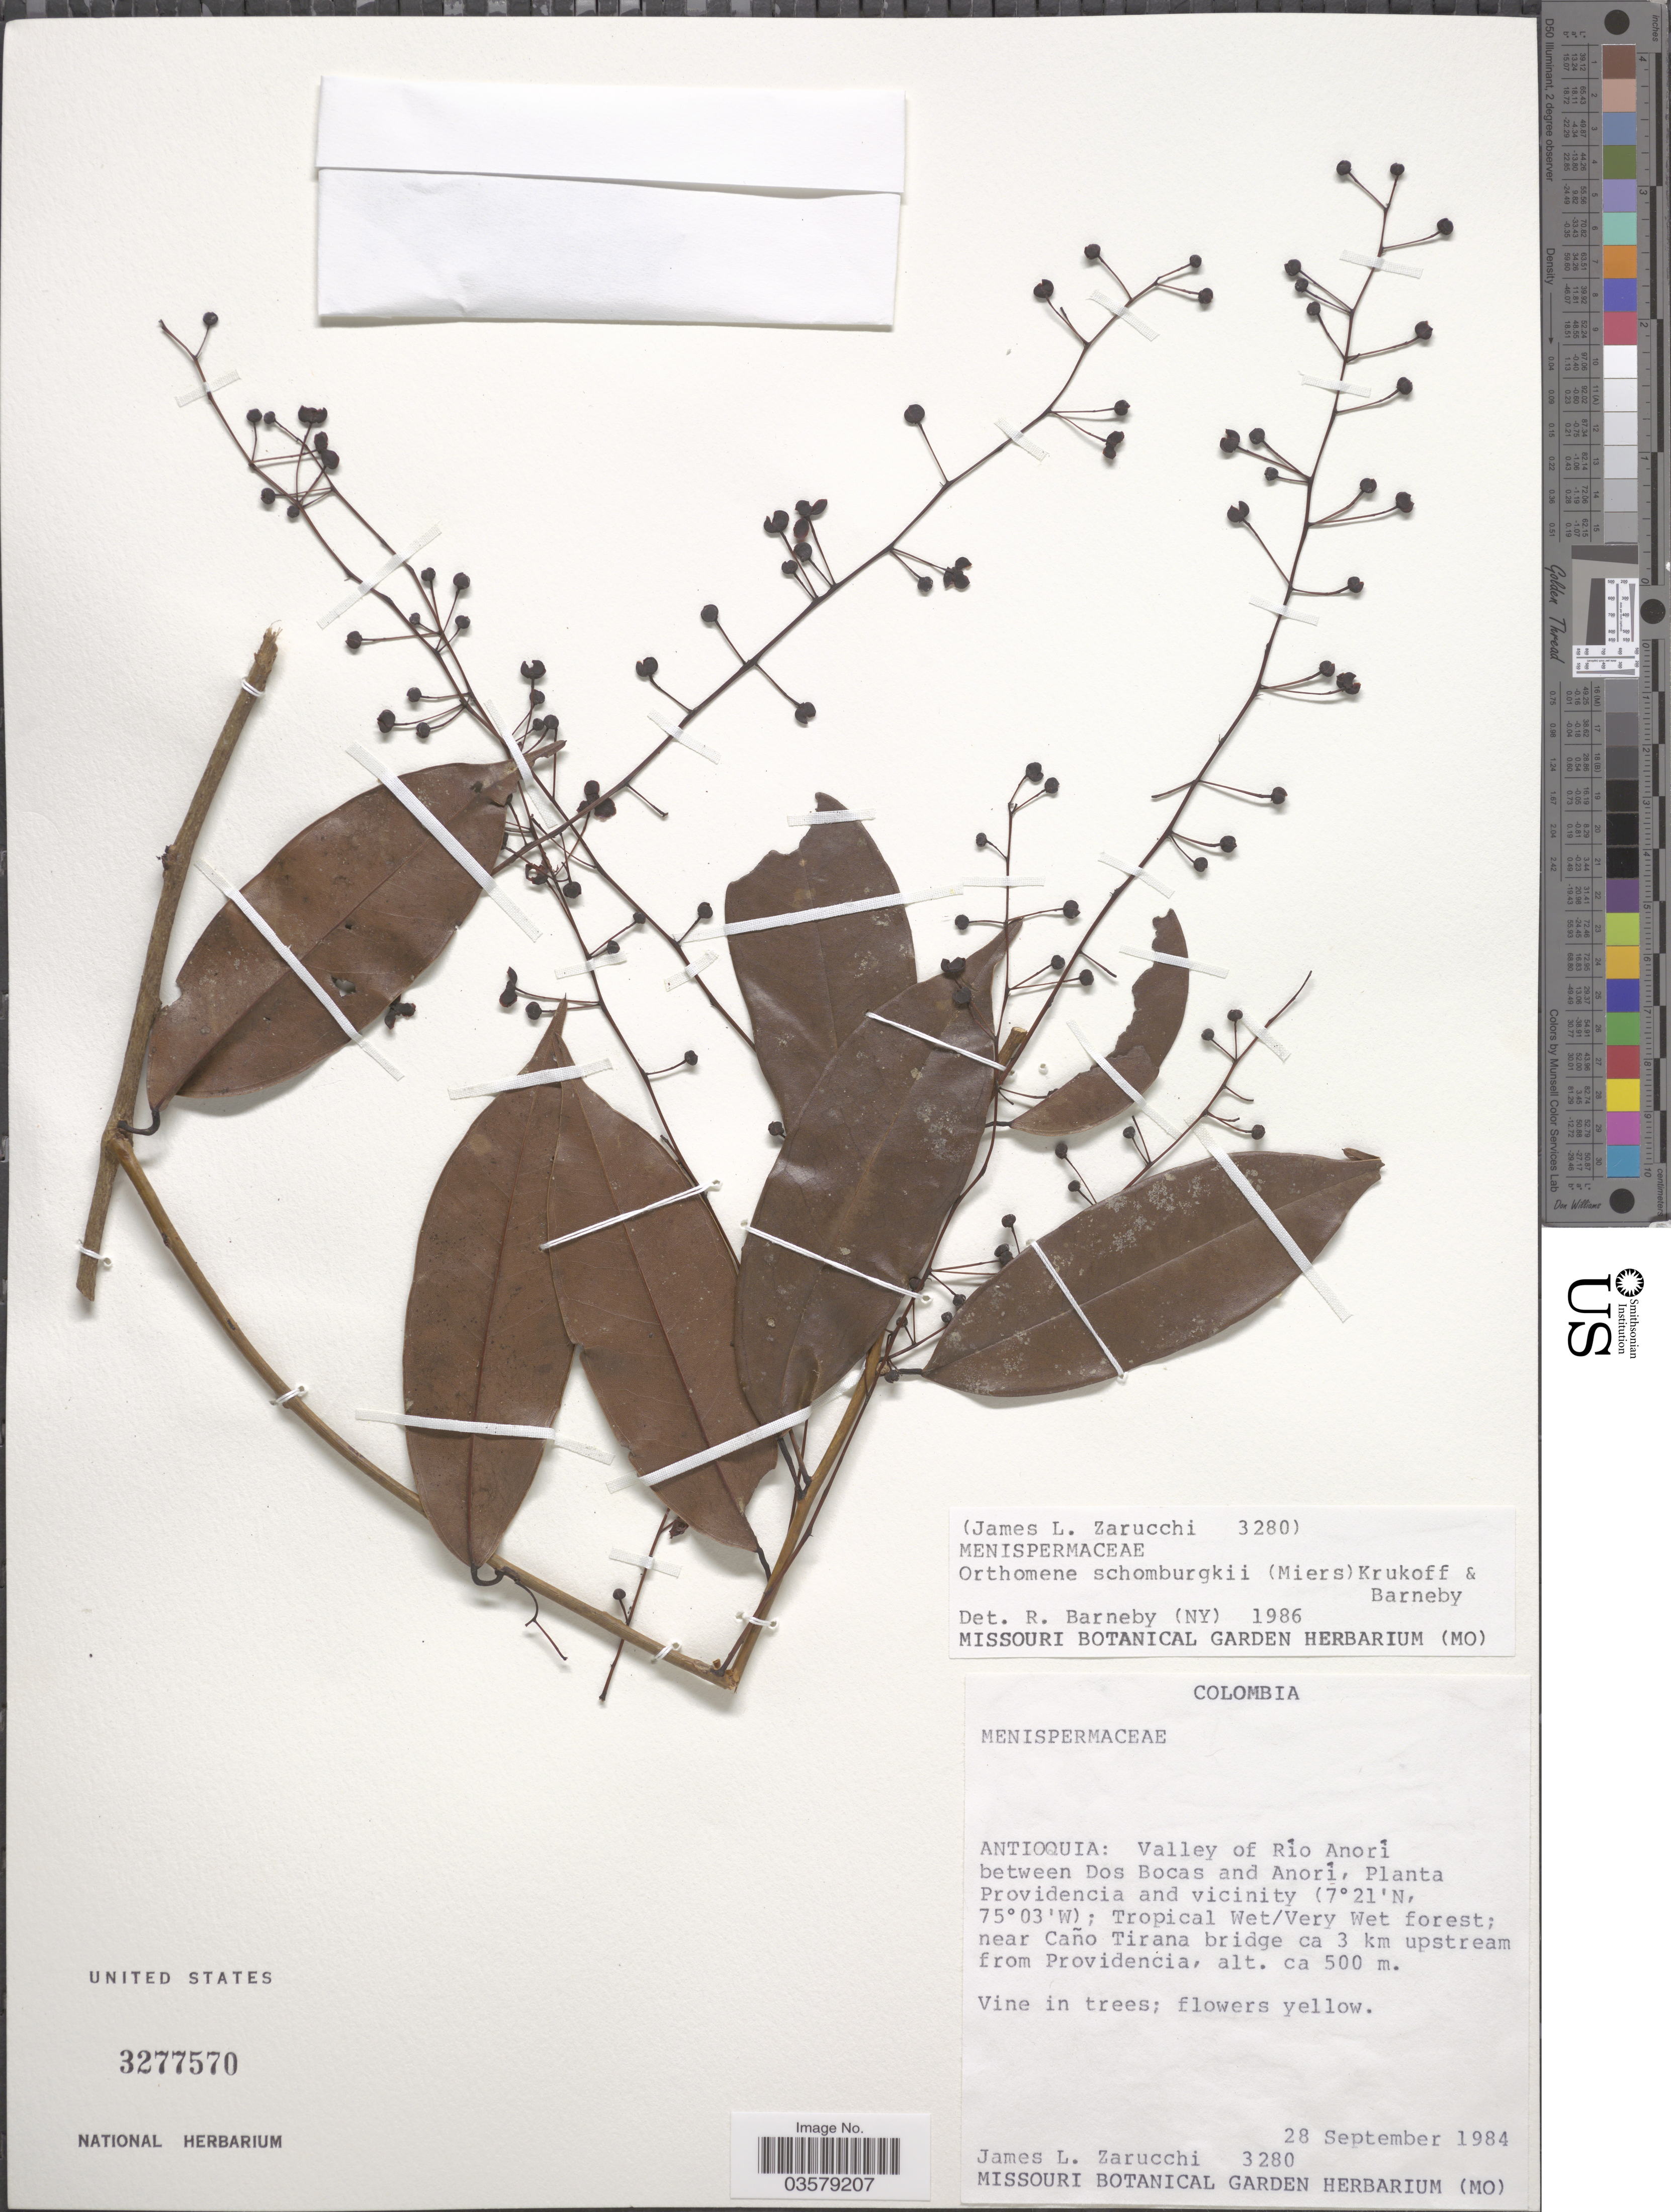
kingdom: Plantae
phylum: Tracheophyta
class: Magnoliopsida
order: Ranunculales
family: Menispermaceae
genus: Anomospermum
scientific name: Anomospermum schomburgkii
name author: Miers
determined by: Strong, Mark T., (BOT), Smithsonian Institution - National Museum of Natural History (UNITED STATES)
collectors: J. L. Zarucchi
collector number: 3280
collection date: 1984-09-28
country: Colombia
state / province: Antioquia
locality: Valley of Río Anorí between Dos Bocas and Anorí, Planta Providencia and vicinity. Tropical Wet/Very Wet forest; near Caño Tirana bridge ca 3 km upstream from Providencia.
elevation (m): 500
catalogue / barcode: US 3277570